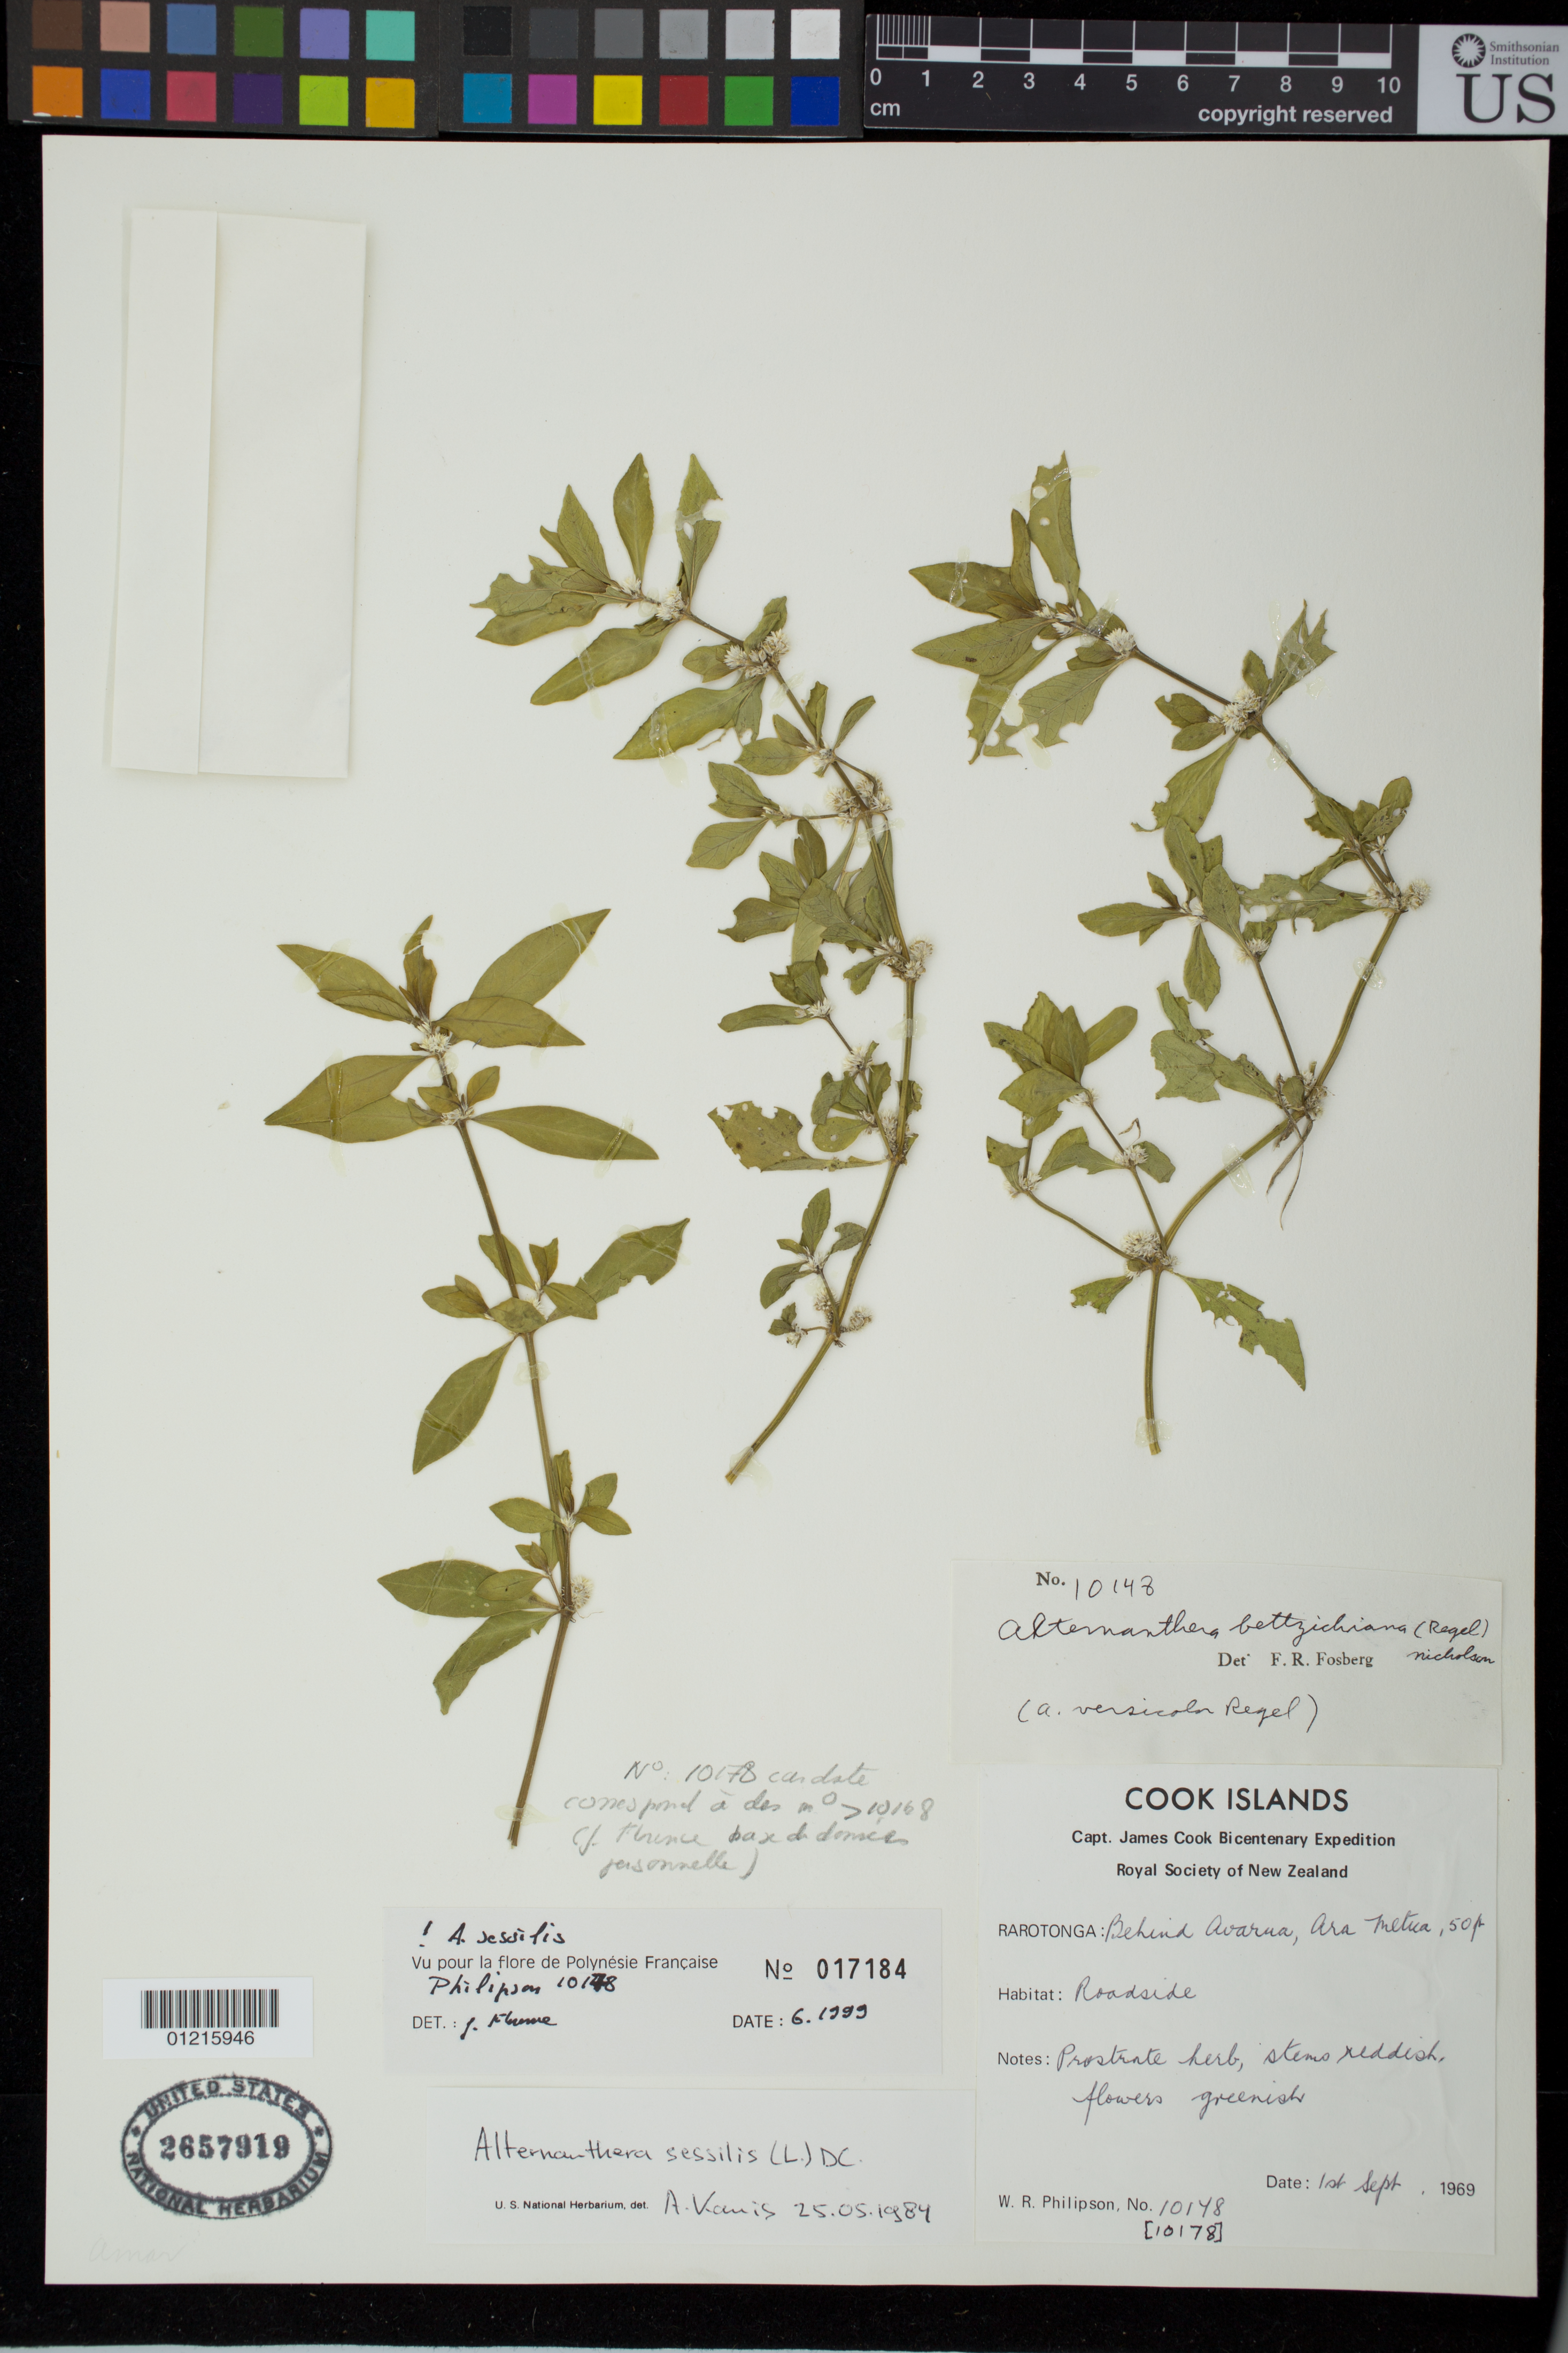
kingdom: Plantae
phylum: Tracheophyta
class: Magnoliopsida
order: Caryophyllales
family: Amaranthaceae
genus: Alternanthera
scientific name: Alternanthera sessilis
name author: (L.) DC.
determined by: Florence, J.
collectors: W. R. Philipson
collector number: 10178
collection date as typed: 01 Sep 1969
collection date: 1969-09-01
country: Cook Islands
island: Rarotonga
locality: Behind Auarua, Ara Metua.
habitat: roadside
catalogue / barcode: US 2657919